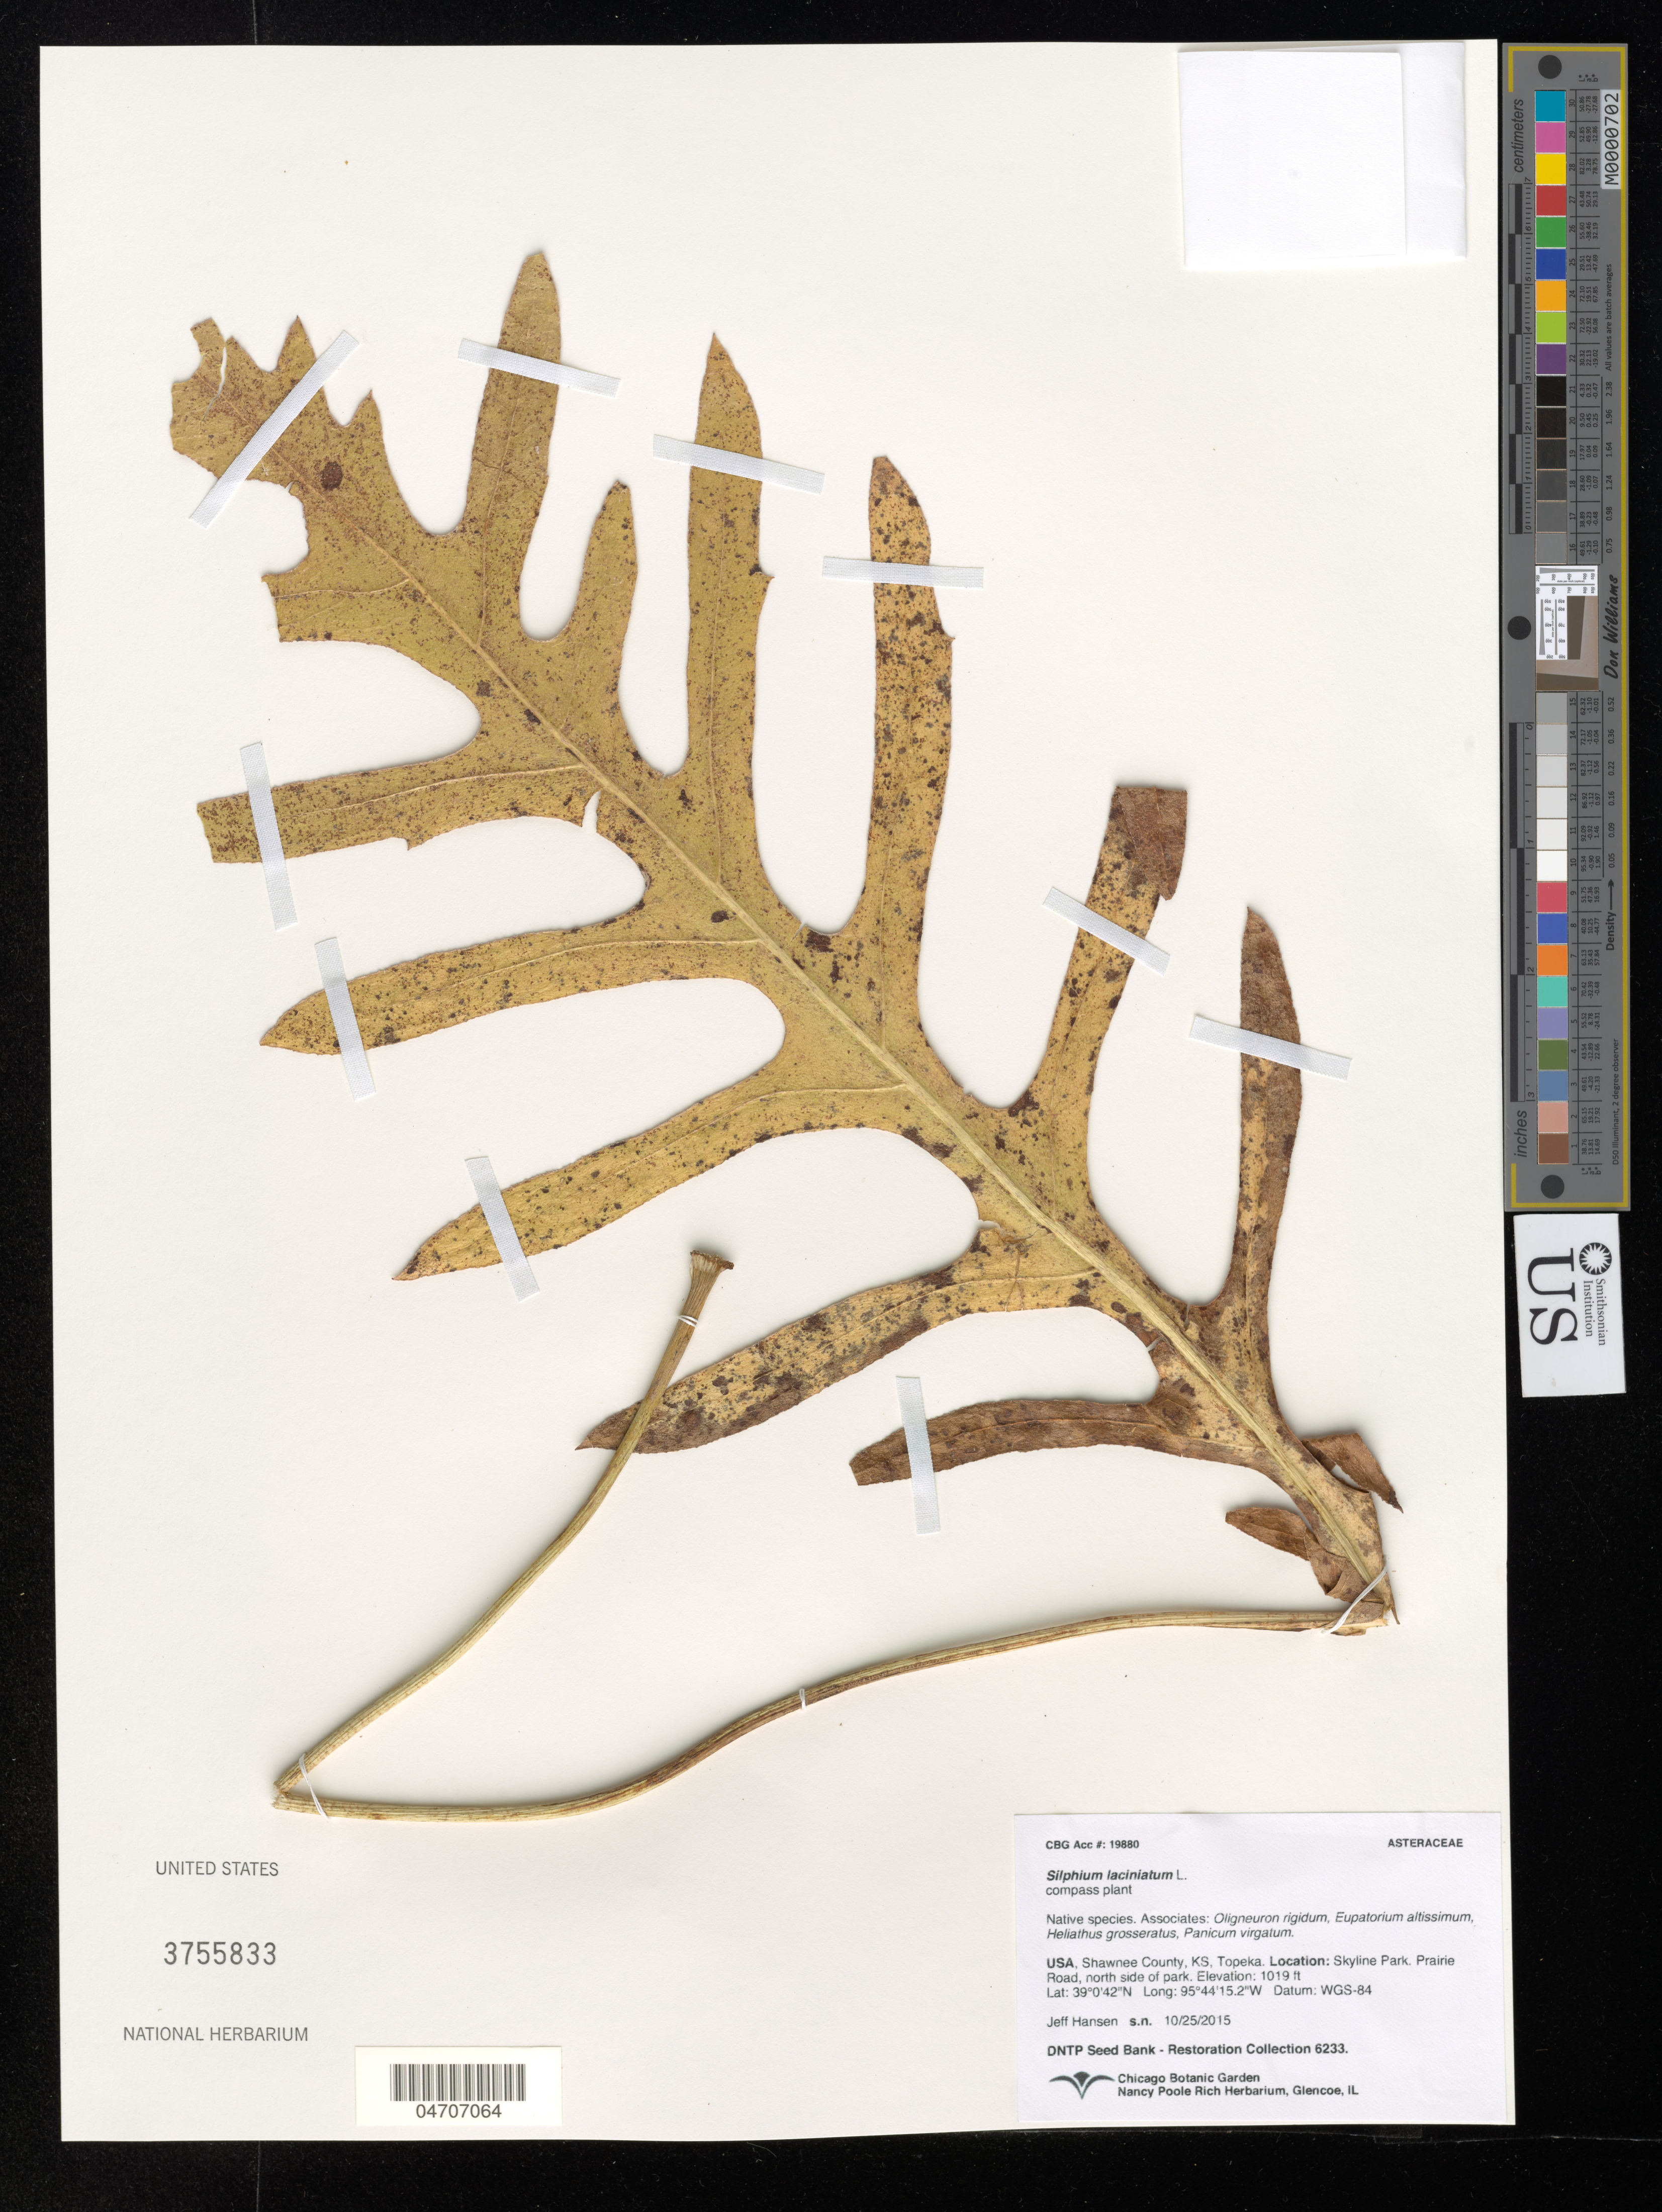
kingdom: Plantae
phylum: Tracheophyta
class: Magnoliopsida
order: Asterales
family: Asteraceae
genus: Silphium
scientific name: Silphium laciniatum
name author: L.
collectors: J. Hansen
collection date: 2015-10-25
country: United States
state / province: Kansas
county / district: Shawnee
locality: Shawnee County, Topeka. Skyline Park, Prairie Road, north side of park.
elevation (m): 311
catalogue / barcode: US 3755833